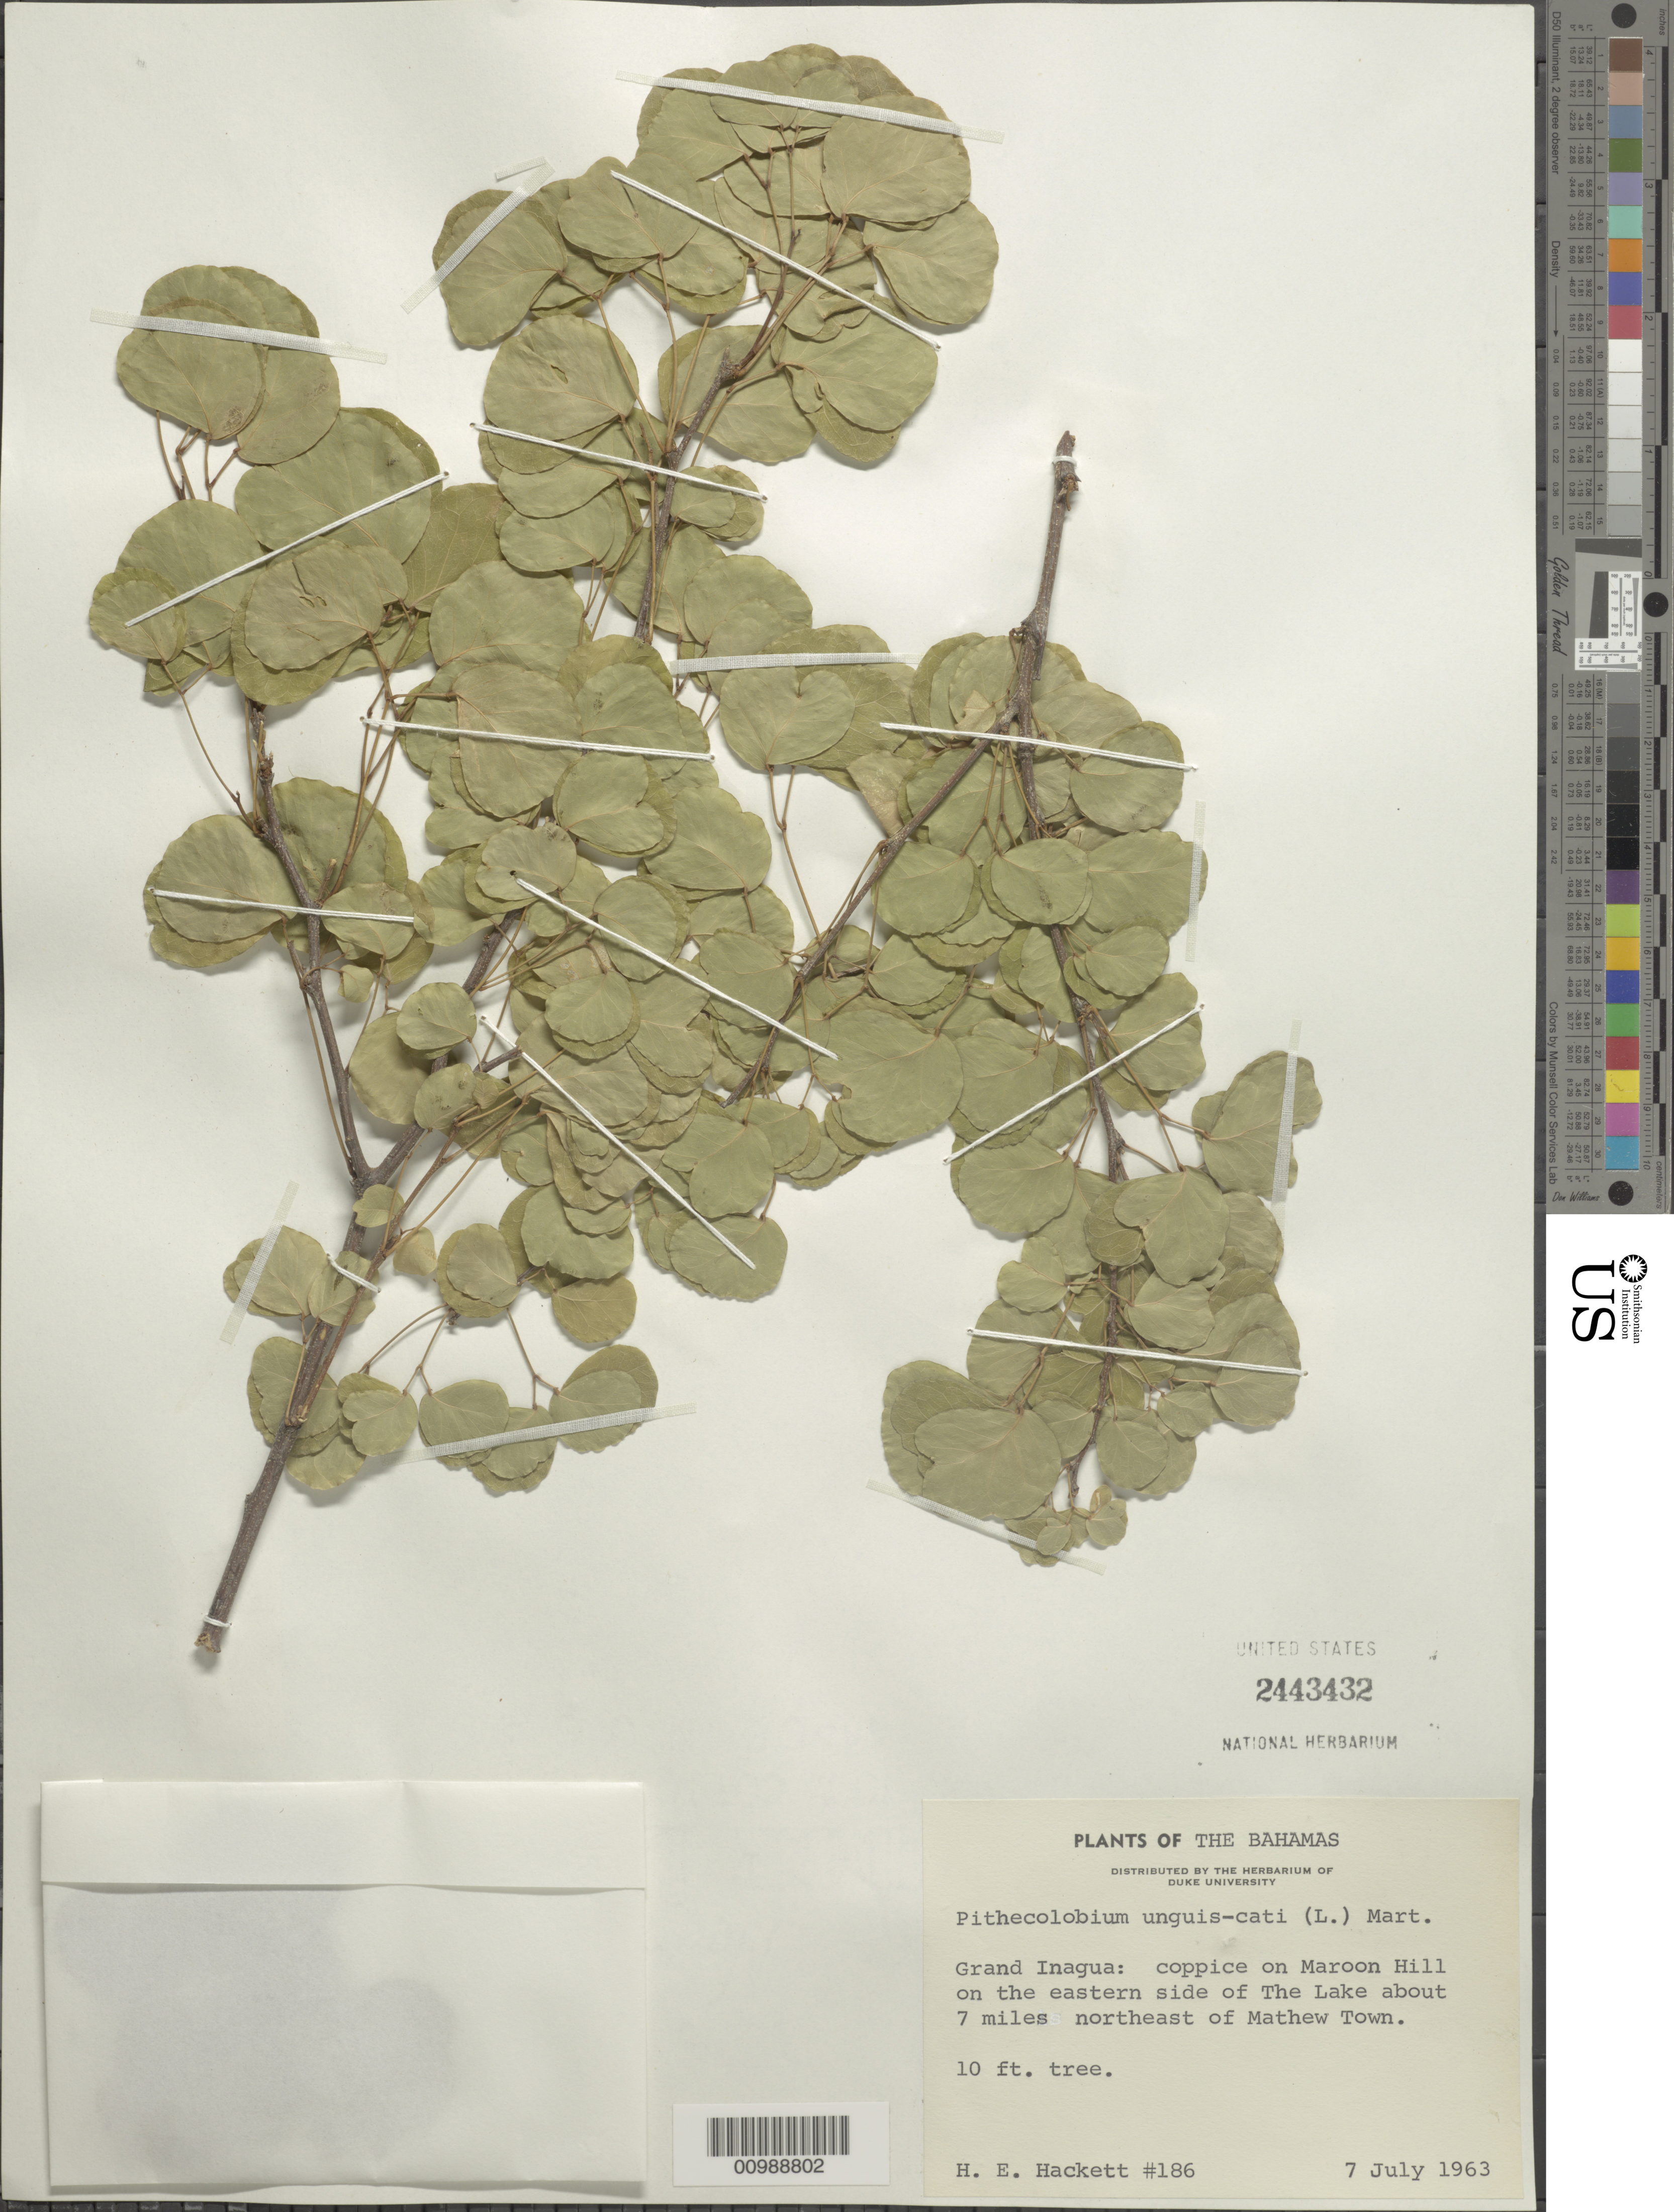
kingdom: Plantae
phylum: Tracheophyta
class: Magnoliopsida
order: Fabales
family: Fabaceae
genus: Pithecellobium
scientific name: Pithecellobium unguis-cati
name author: (L.) Benth.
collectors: H. E. Hackett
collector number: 186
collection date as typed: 07 Jul 1963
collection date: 1963-07-07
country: Bahamas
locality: Grand Inagua; coppice on Maroon Hill on the E side of The Lake about 7 mi NE of Mathew Town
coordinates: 0 N, 0 E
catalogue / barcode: US 2443432